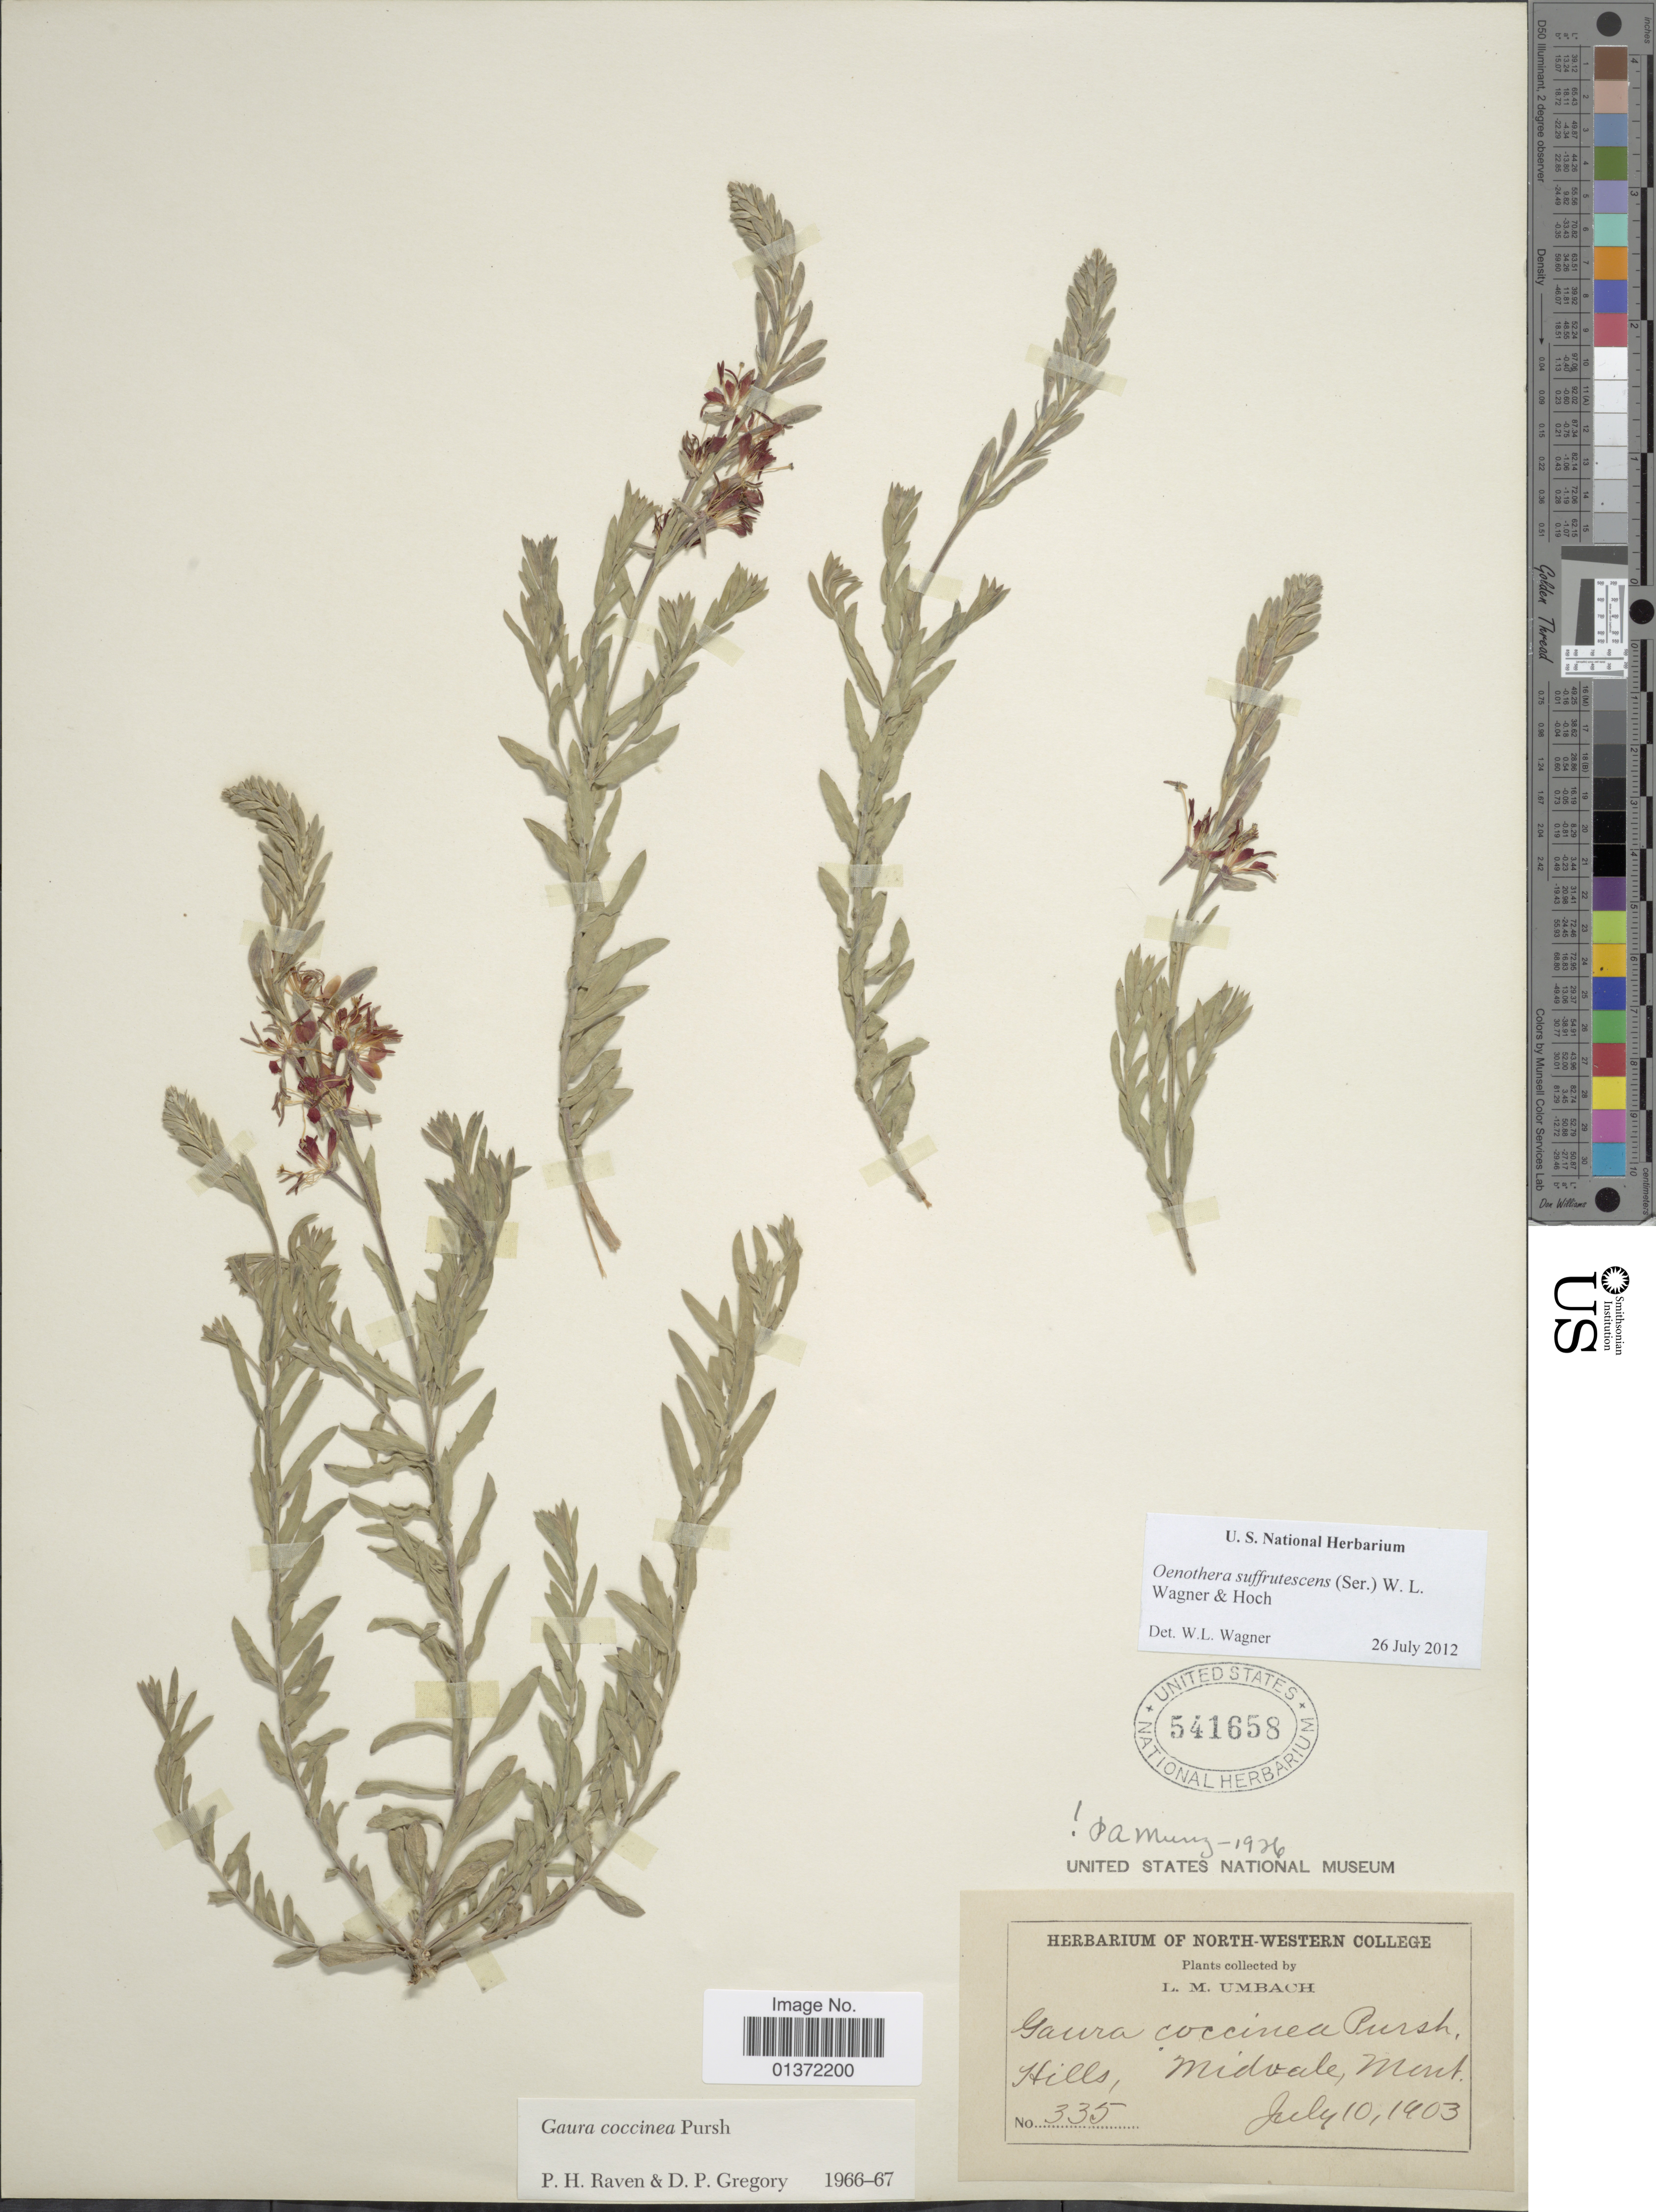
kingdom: Plantae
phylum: Tracheophyta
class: Magnoliopsida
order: Myrtales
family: Onagraceae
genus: Oenothera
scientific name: Oenothera suffrutescens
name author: (Ser.) W.L. Wagner & Hoch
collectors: L. M. Umbach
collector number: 335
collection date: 1903-07-10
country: United States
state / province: Montana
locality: Midvale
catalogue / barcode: US 541658